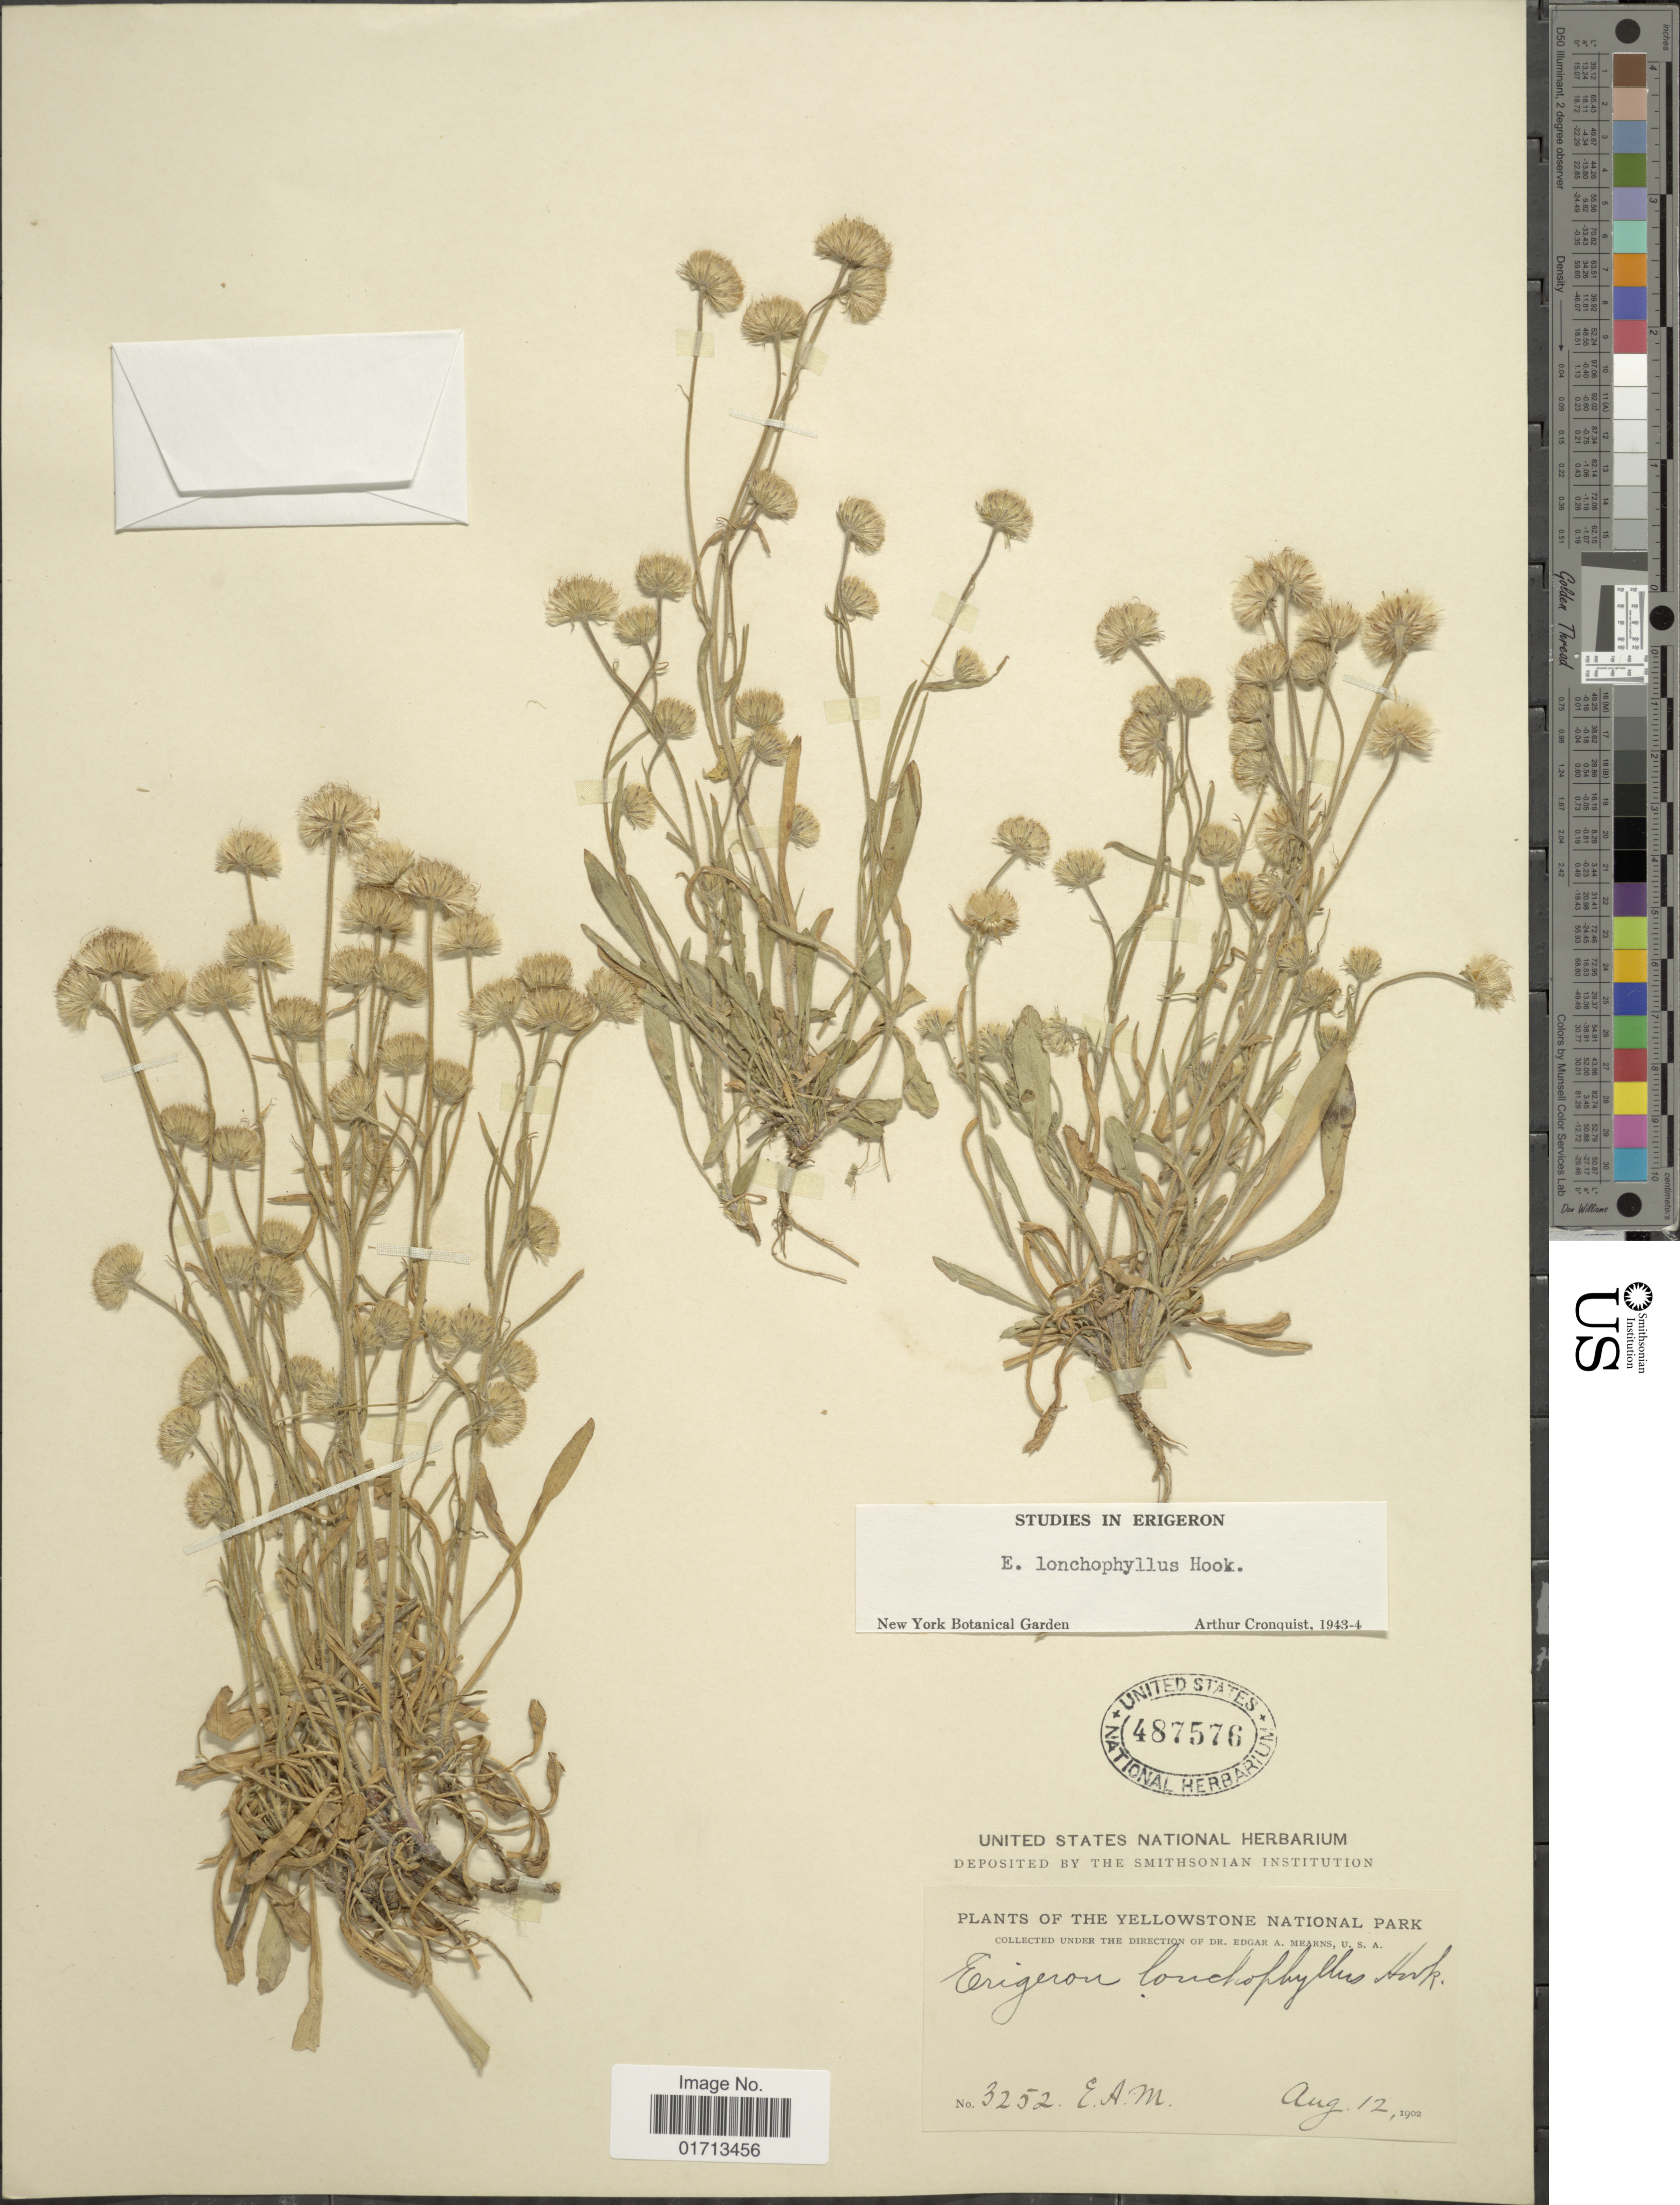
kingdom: Plantae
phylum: Tracheophyta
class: Magnoliopsida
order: Asterales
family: Asteraceae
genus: Erigeron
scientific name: Erigeron lonchophyllus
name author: Hook.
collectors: E. A. Mearns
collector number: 3252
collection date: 1902-08-12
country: United States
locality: Yellowstone National Park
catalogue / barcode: US 487576